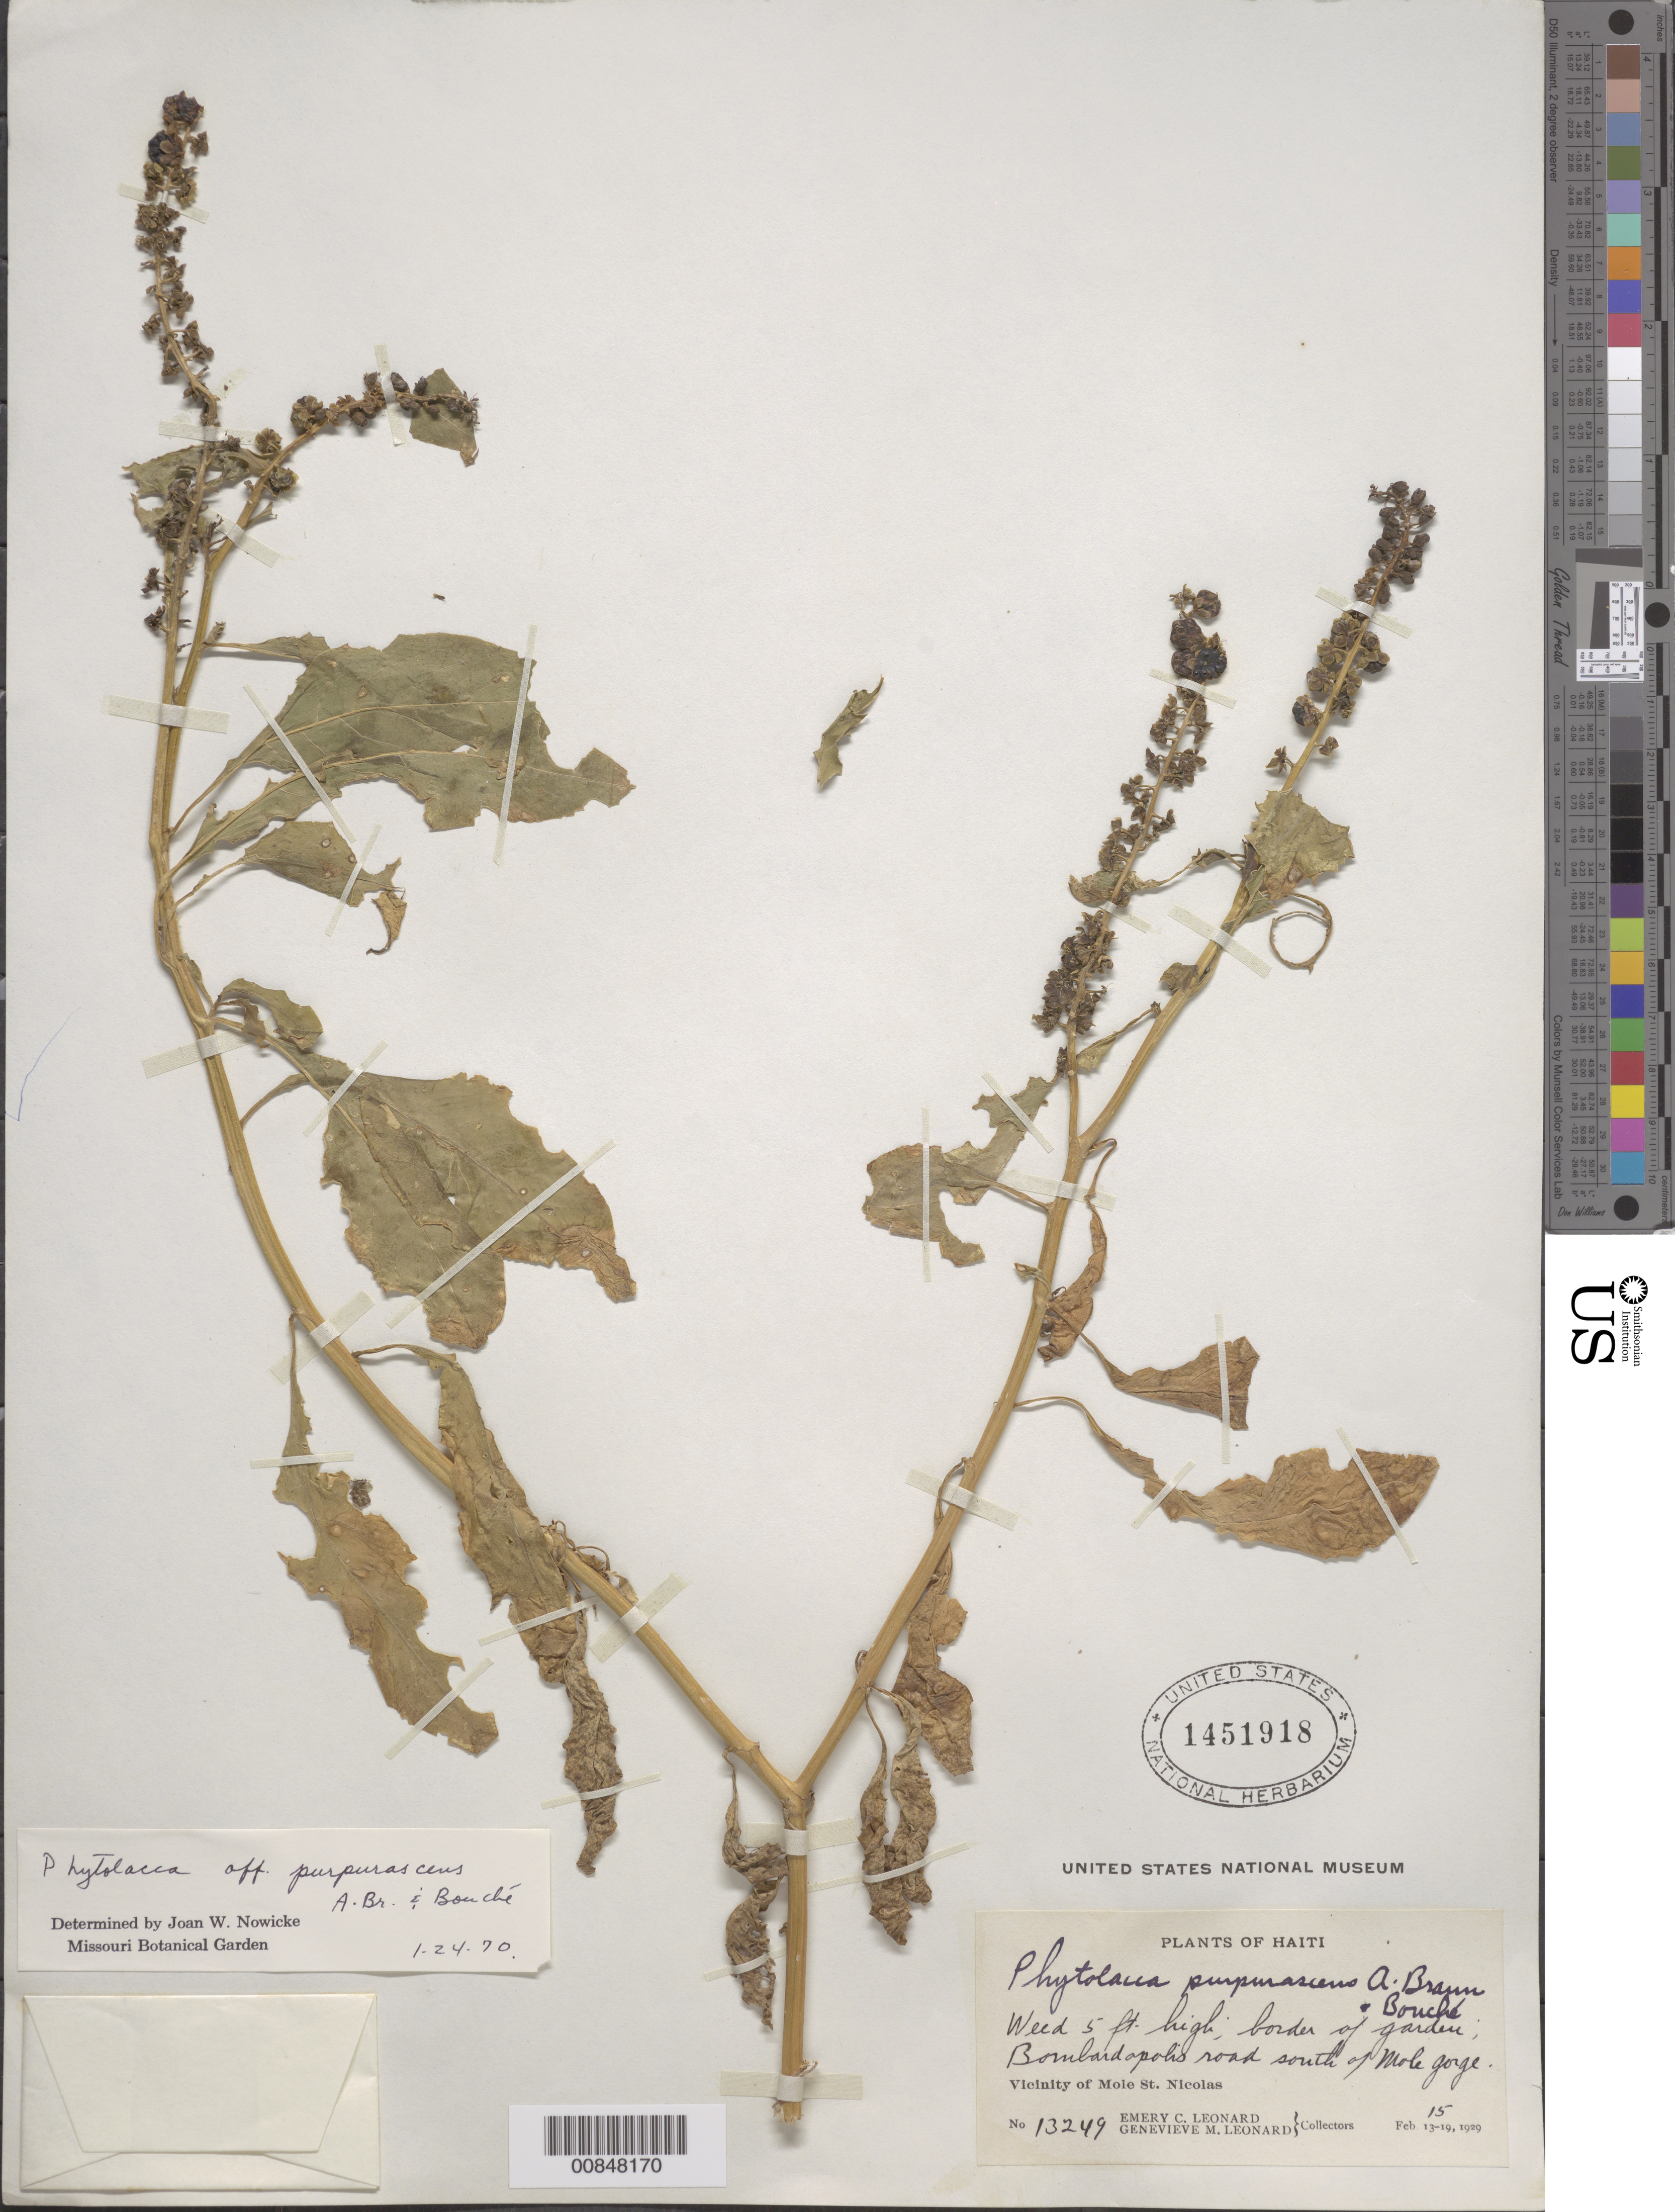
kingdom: Plantae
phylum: Tracheophyta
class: Magnoliopsida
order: Caryophyllales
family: Phytolaccaceae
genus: Phytolacca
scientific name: Phytolacca icosandra var. icosandra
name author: L.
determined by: Nowicke, J. W., (US), NMNH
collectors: E. C. Leonard & G. M. Leonard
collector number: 13249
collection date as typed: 15 Feb 1929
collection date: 1929-02-15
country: Haiti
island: Hispaniola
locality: Vicinity of Mole St. Nicolas. Bombardopolis road south of Mole Gorge.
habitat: Border of Garden.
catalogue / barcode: US 1451918